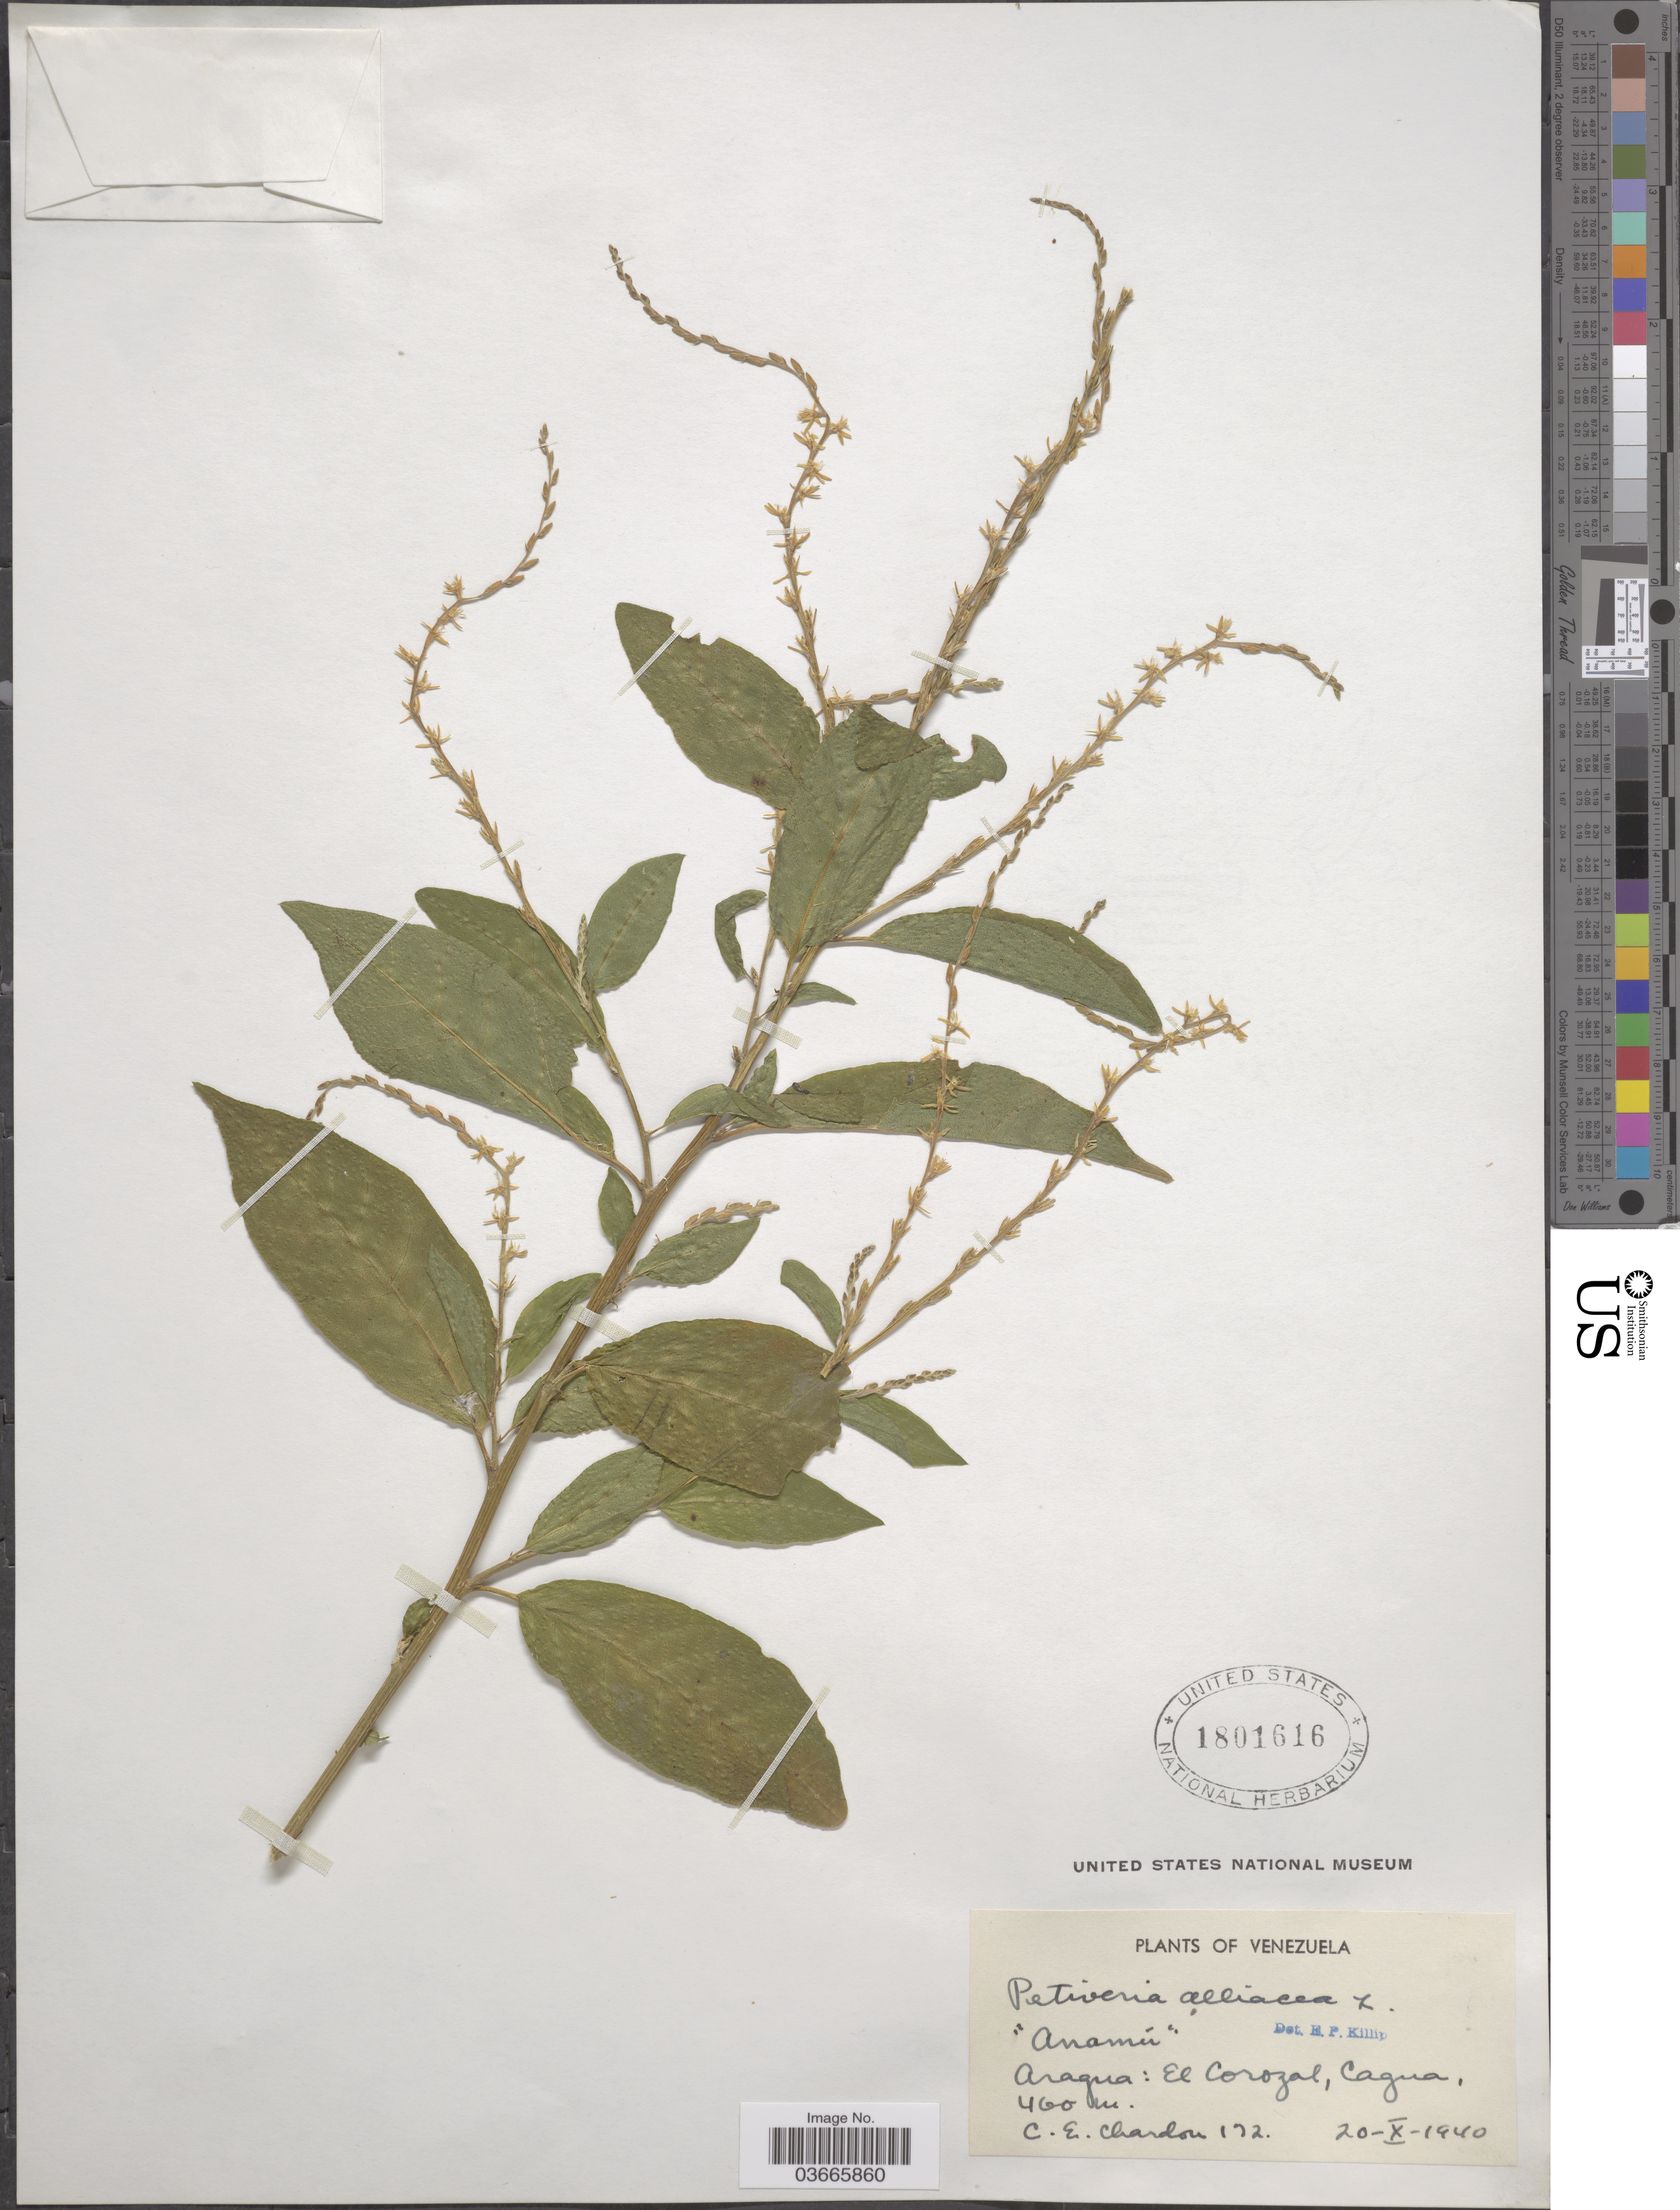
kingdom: Plantae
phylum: Tracheophyta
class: Magnoliopsida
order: Caryophyllales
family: Phytolaccaceae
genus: Petiveria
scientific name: Petiveria alliacea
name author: L.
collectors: C. E. Chardón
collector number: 172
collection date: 1940-10-20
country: Venezuela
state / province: Aragua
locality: El Corozal, Cagua.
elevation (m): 460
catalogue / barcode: US 1801616